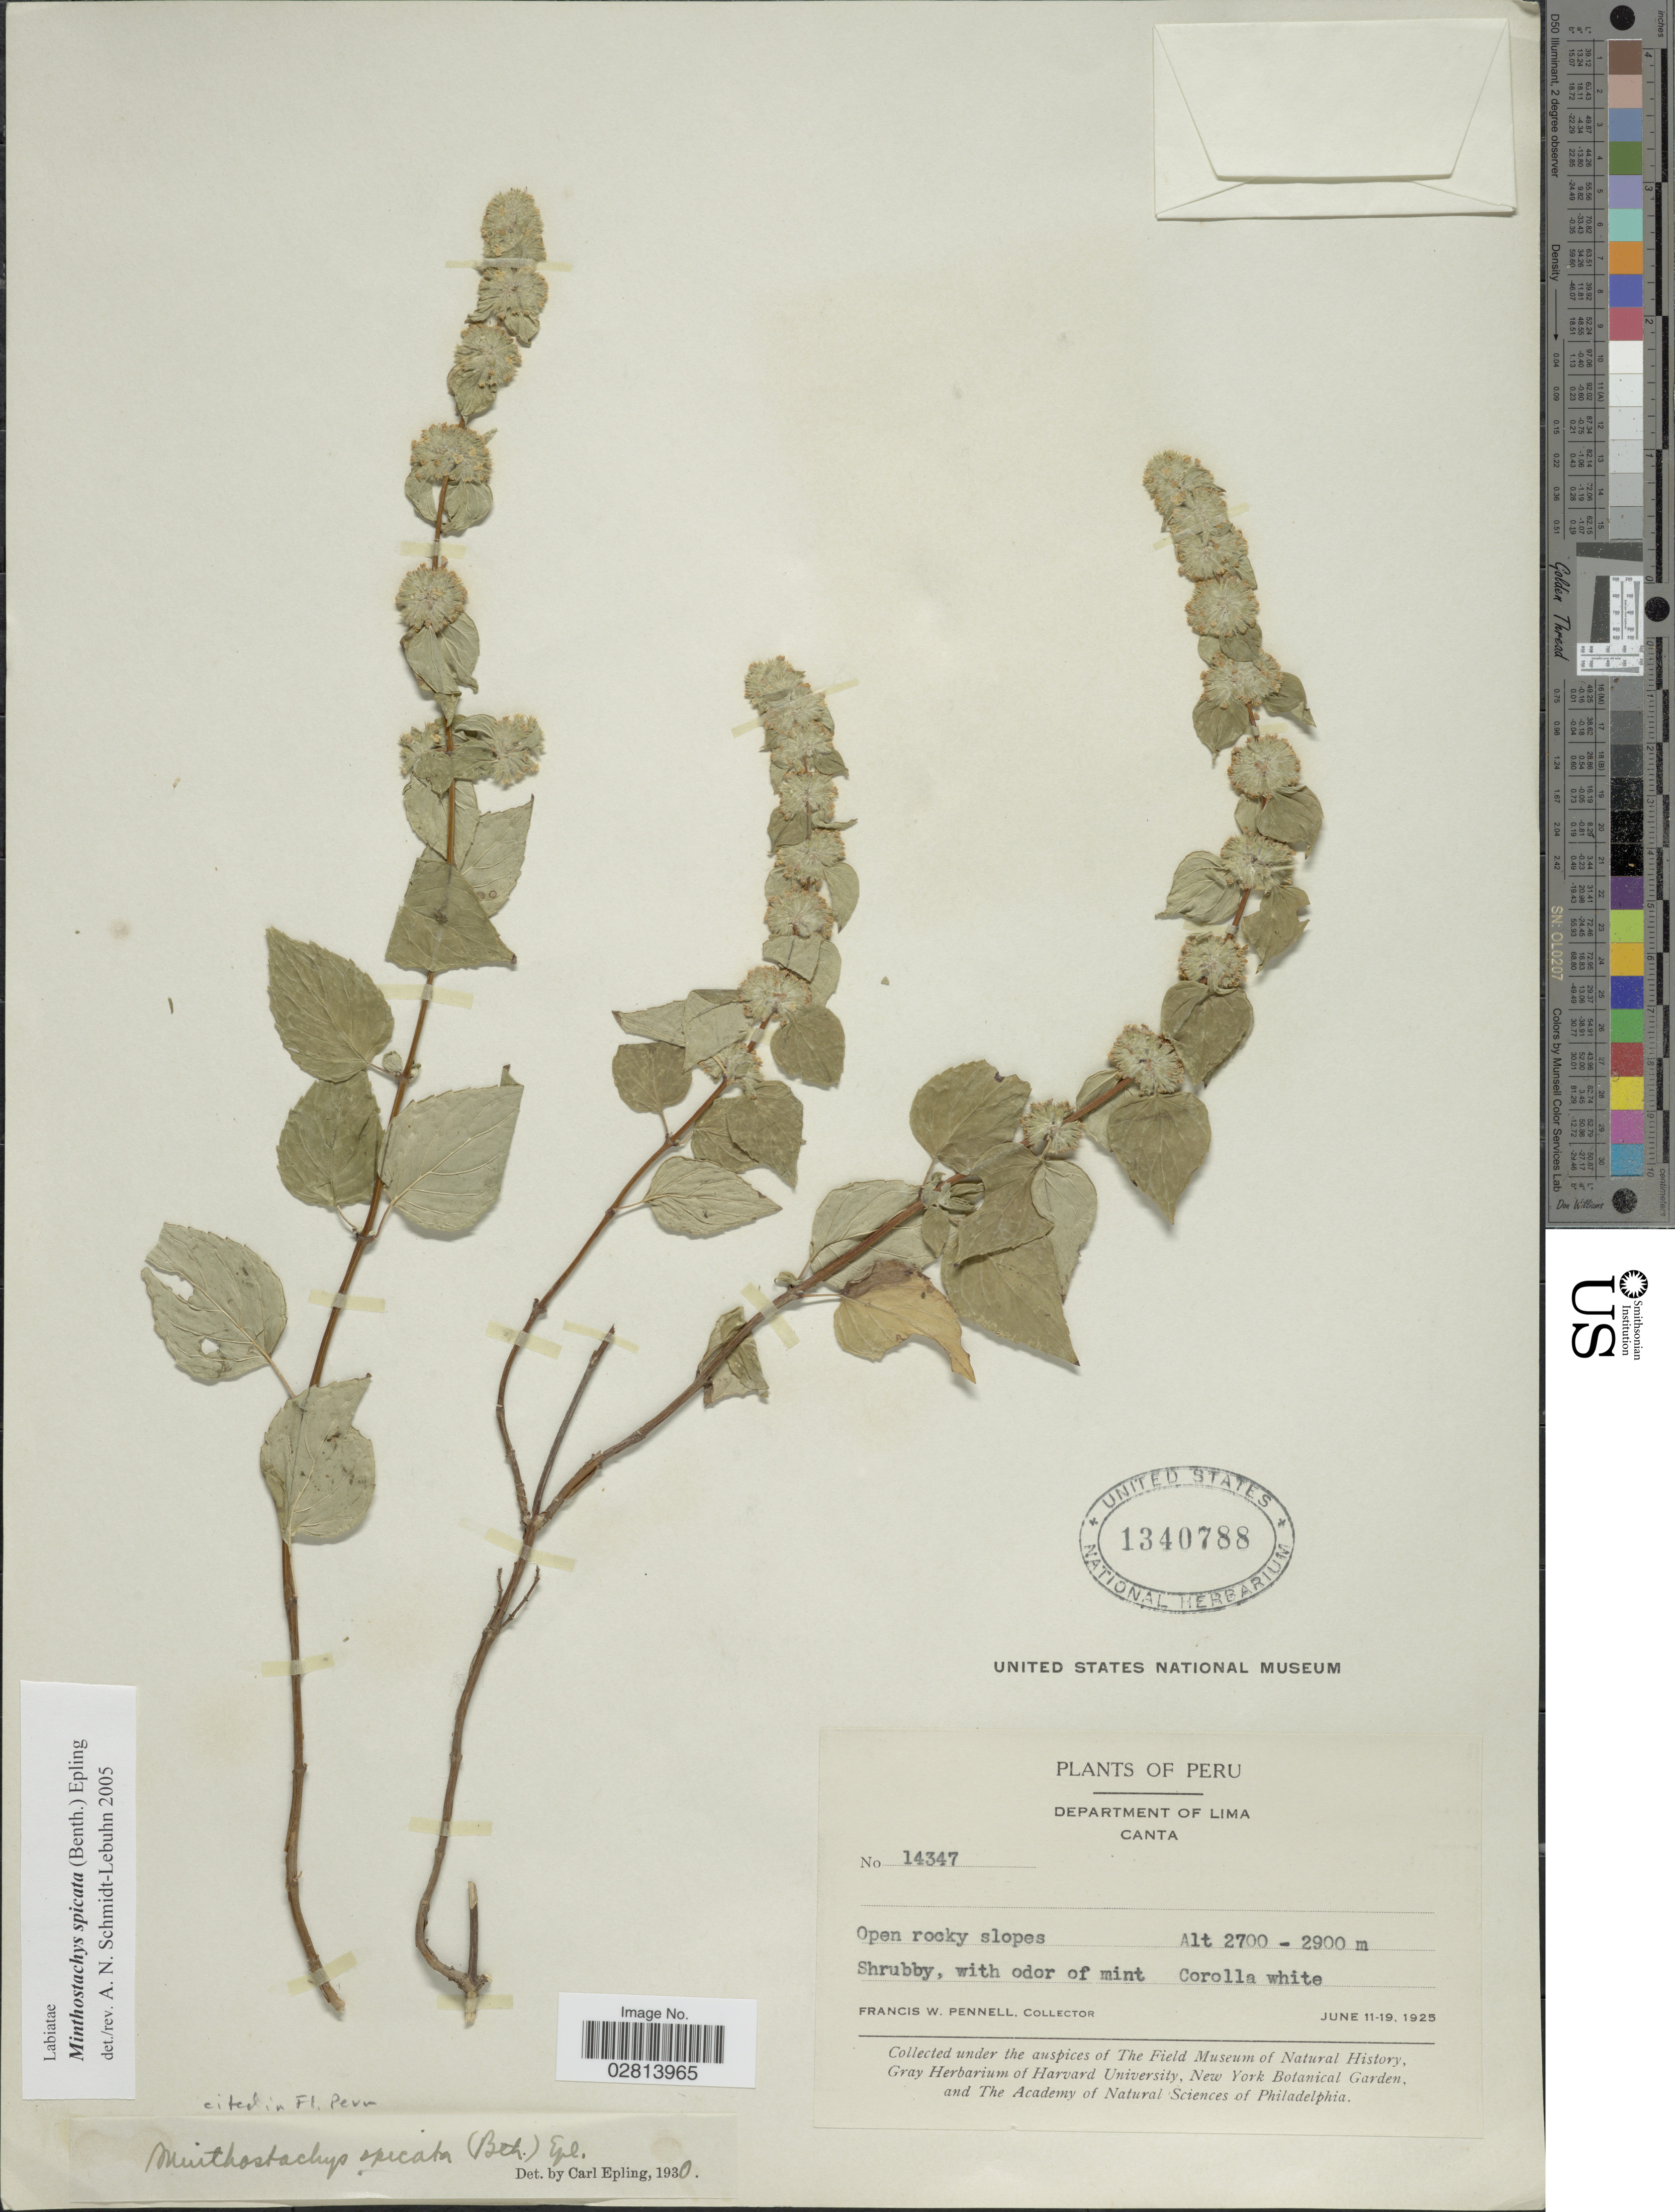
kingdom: Plantae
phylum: Tracheophyta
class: Magnoliopsida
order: Lamiales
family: Lamiaceae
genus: Minthostachys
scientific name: Minthostachys spicata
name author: (Benth.) Epling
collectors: F. W. Pennell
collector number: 14347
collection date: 1925-06-11/1925-06-19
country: Peru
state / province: Lima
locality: Department of Lima, Canta, Open rocky slopes.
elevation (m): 2700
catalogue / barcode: US 1340788